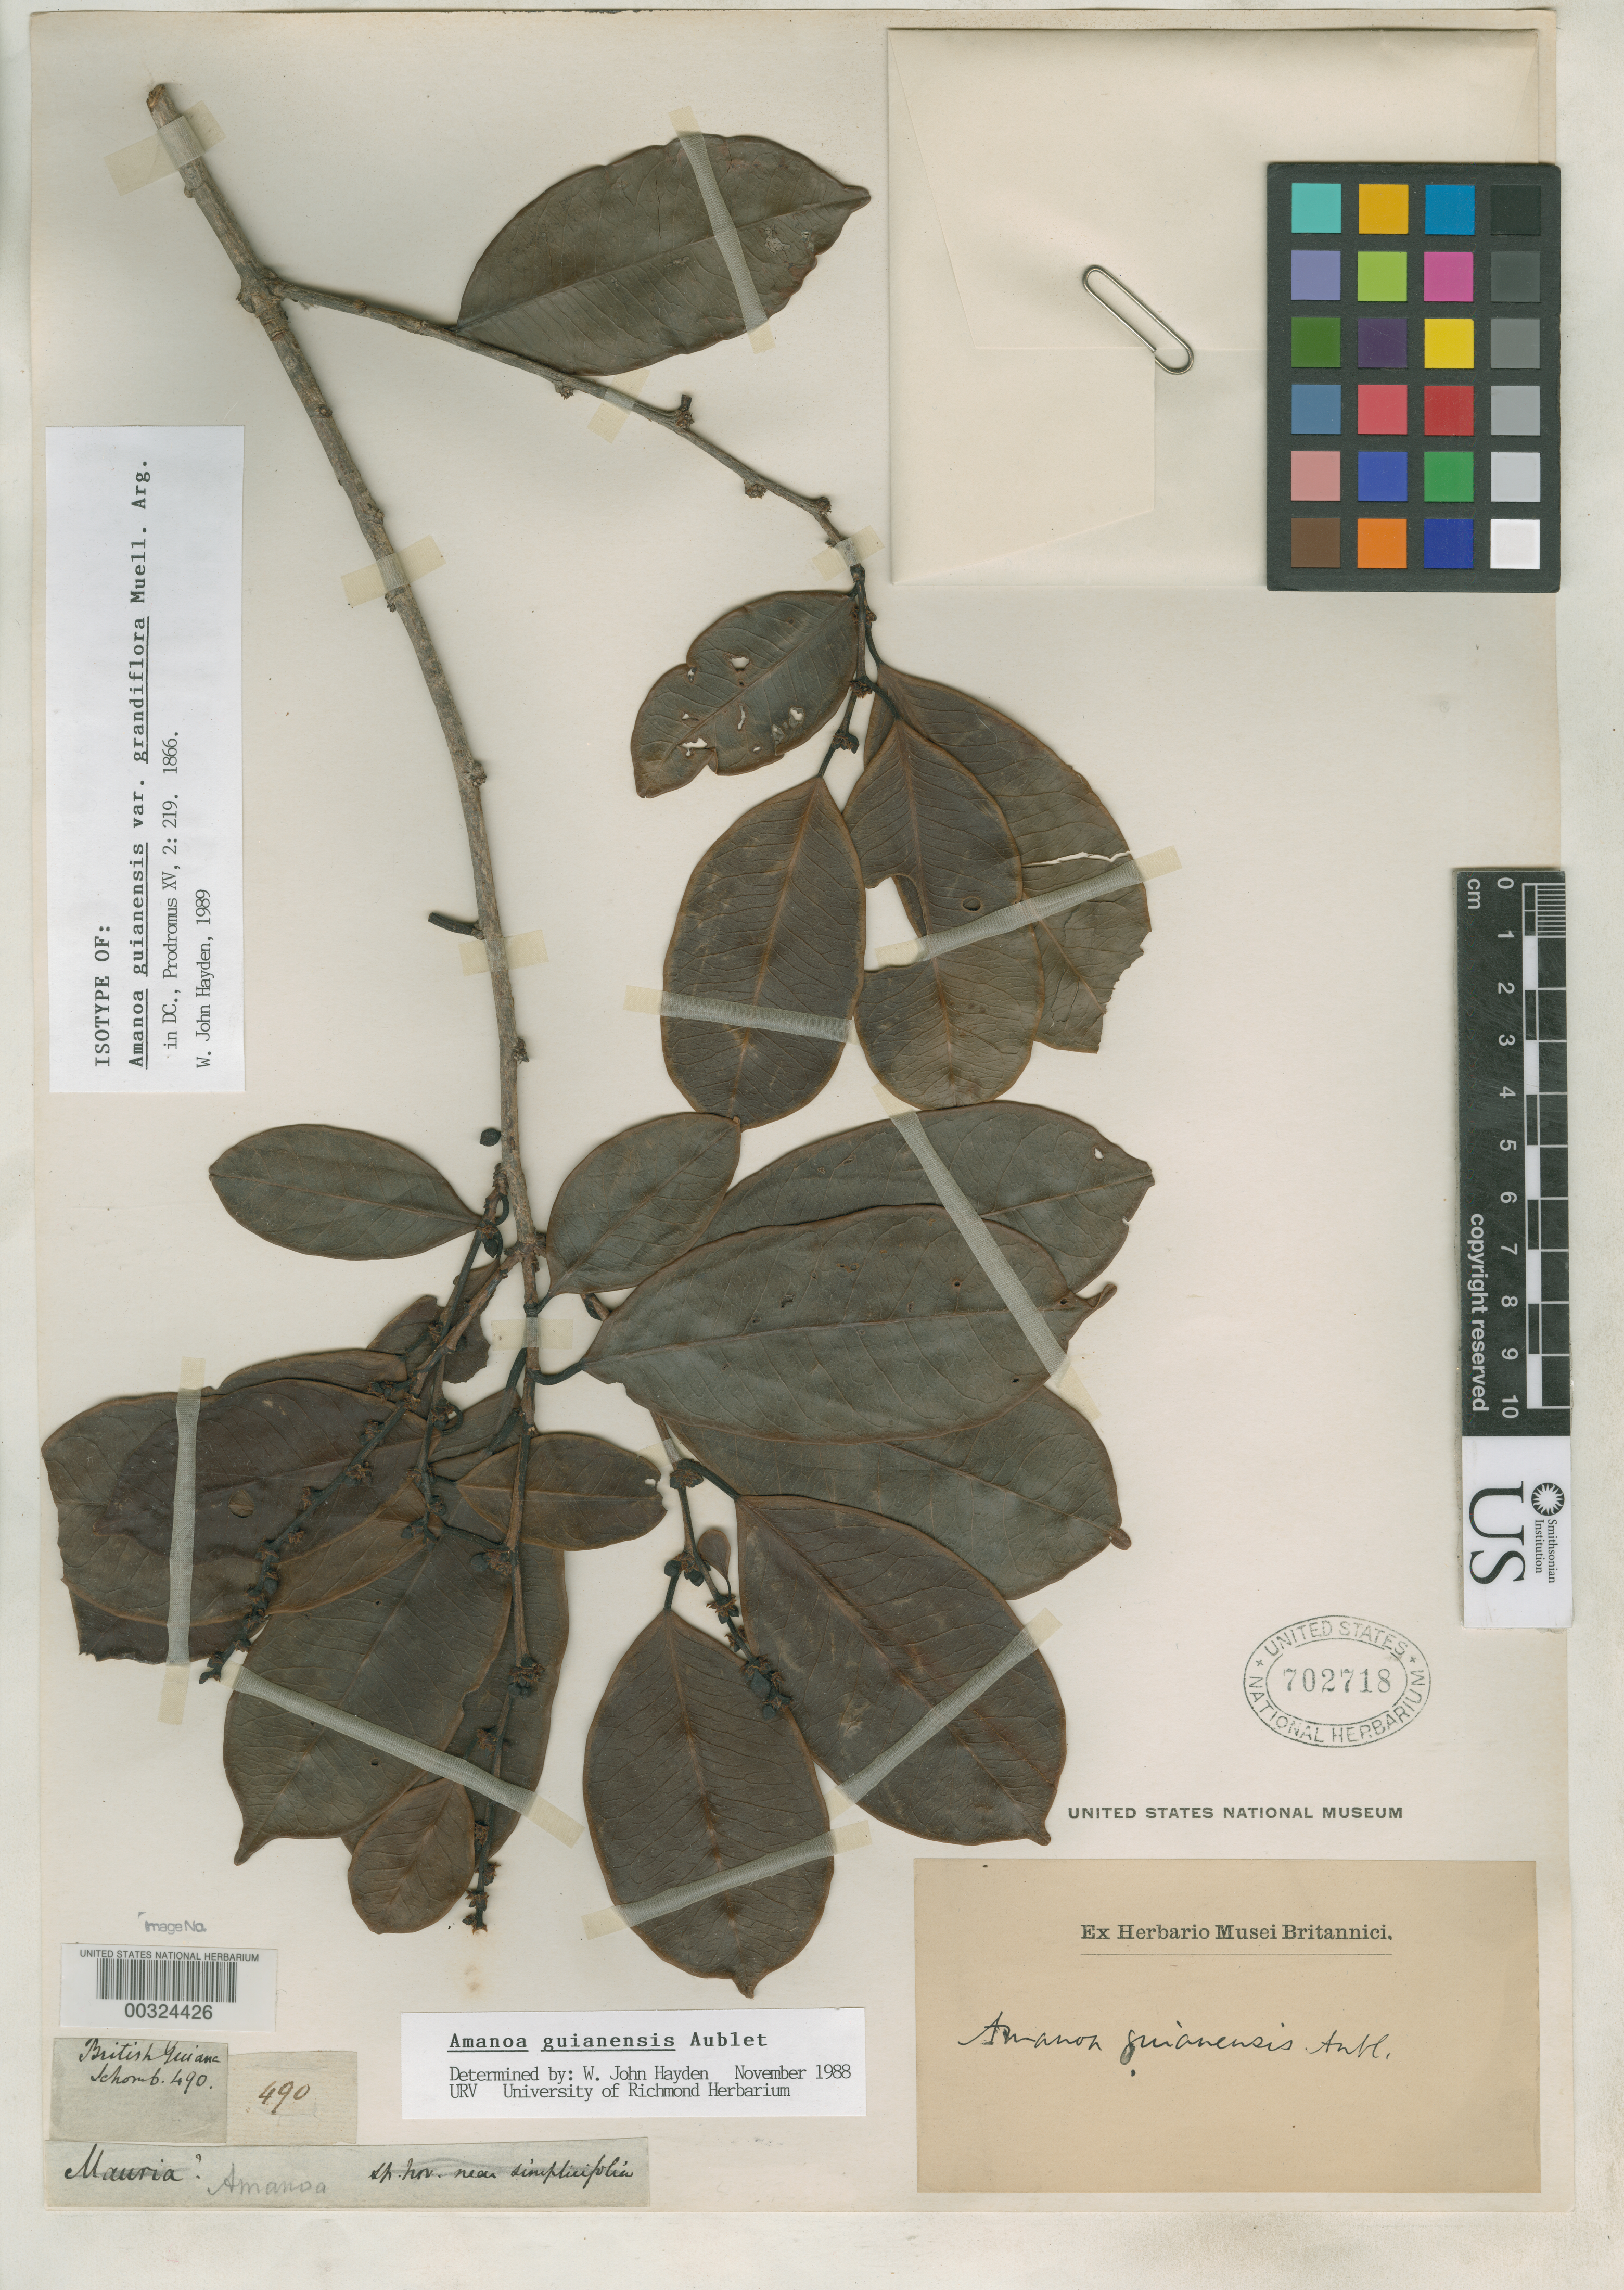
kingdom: Plantae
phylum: Tracheophyta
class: Magnoliopsida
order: Malpighiales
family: Phyllanthaceae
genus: Amanoa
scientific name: Amanoa guianensis var. grandiflora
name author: Müll. Arg. in DC.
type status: Isosyntype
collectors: R. H. Schomburgk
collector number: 490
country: Guyana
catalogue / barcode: US 702718